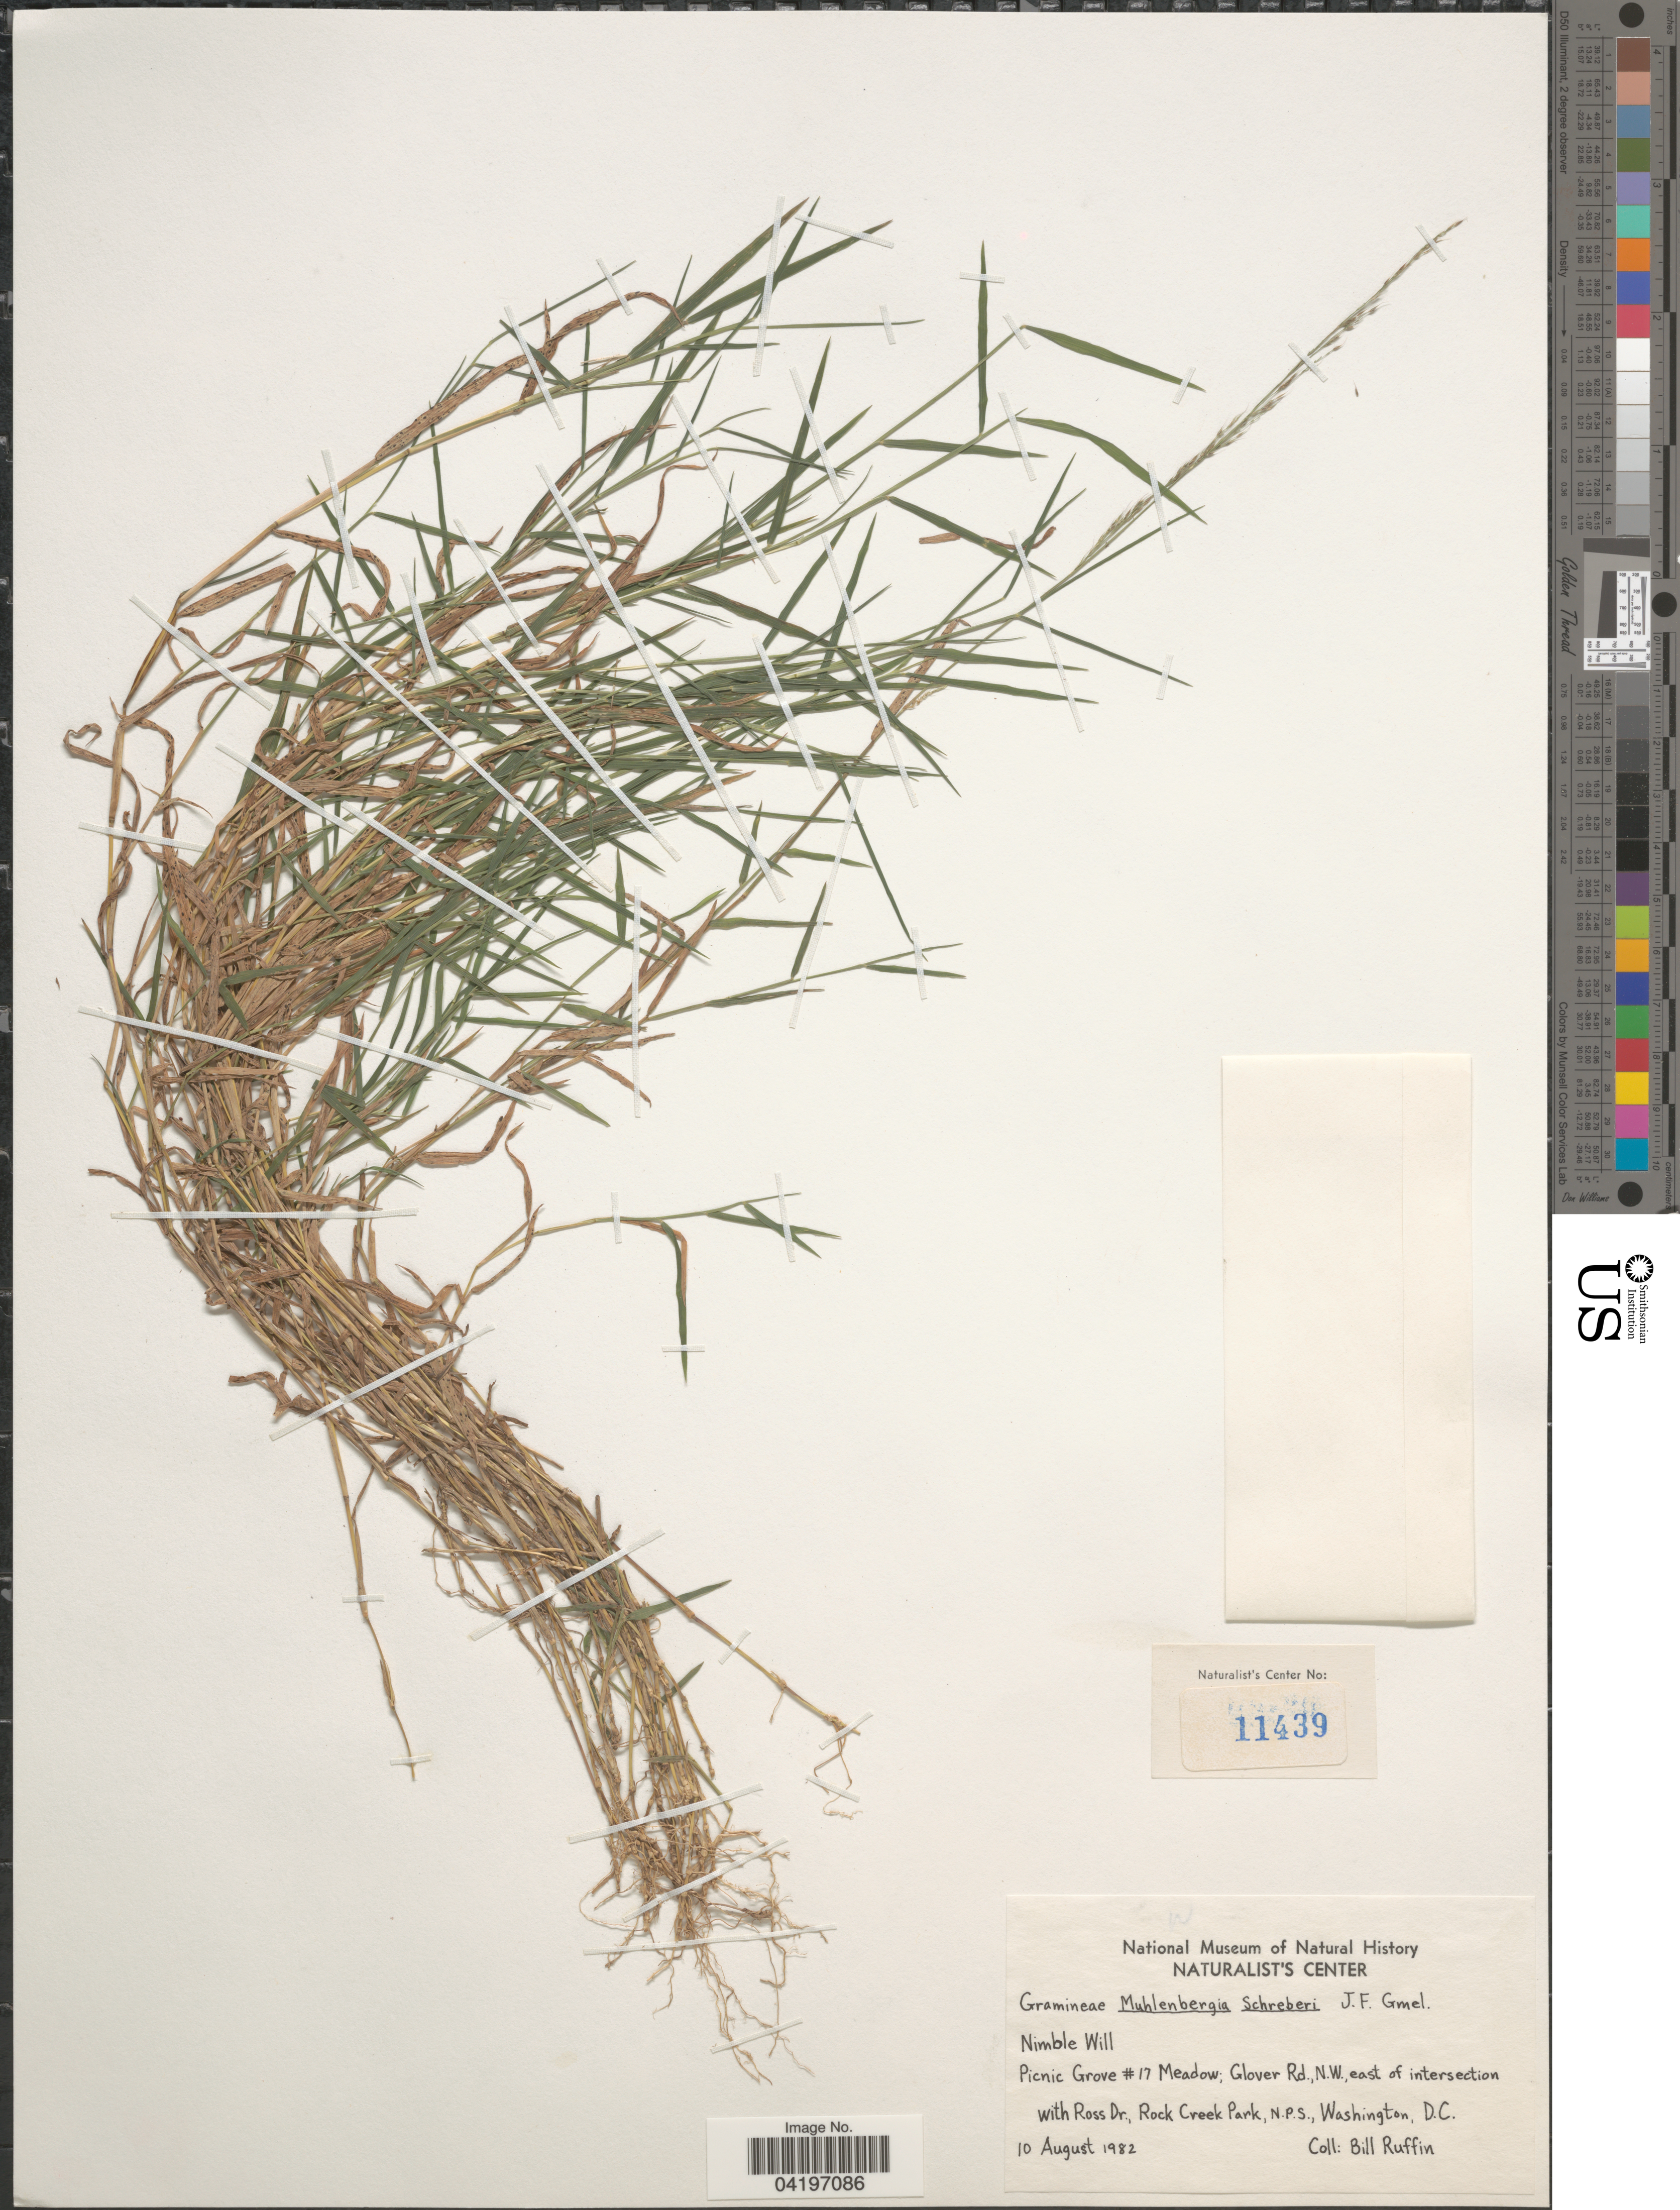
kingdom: Plantae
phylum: Tracheophyta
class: Liliopsida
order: Poales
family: Poaceae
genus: Muhlenbergia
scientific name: Muhlenbergia schreberi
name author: J.F. Gmel.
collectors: B. Ruffin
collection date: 1982-08-10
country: United States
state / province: District of Columbia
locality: Picnic Grove #17 Meadow; Glover Rd., N.W., east of intersection with Ross Dr., Rock Creek Park, N.P.S., Washington.